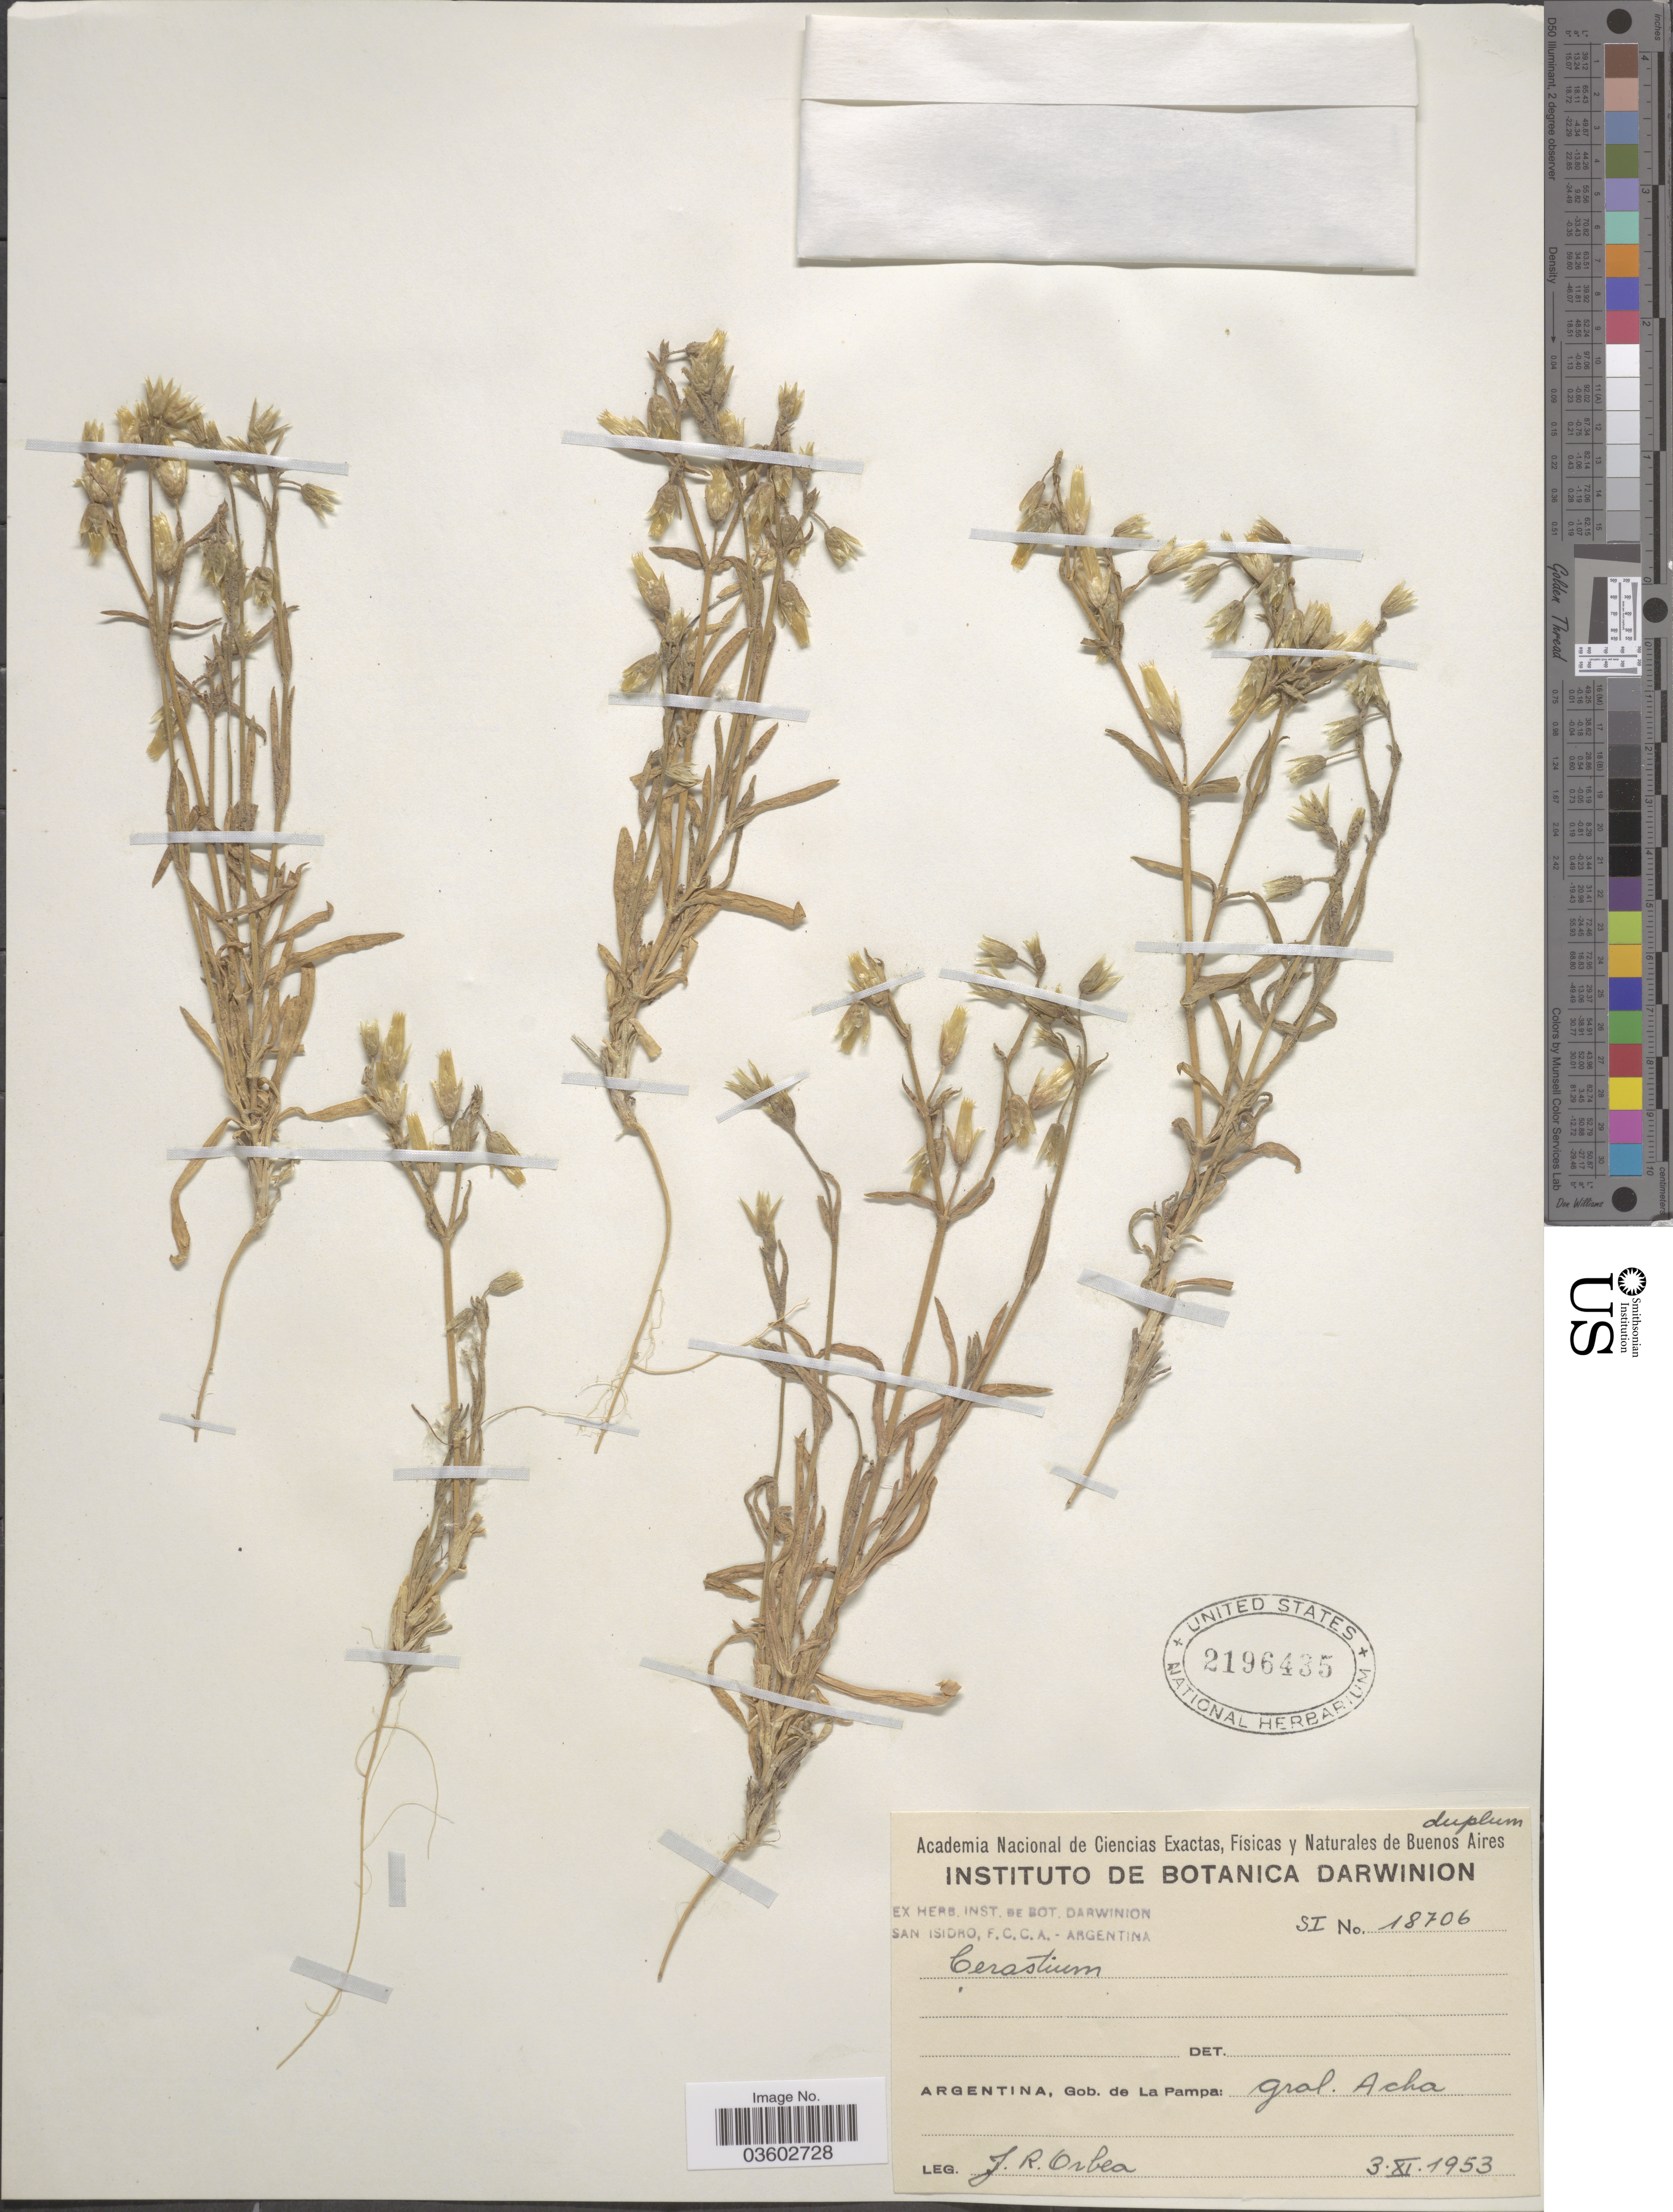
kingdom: Plantae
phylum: Tracheophyta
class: Magnoliopsida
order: Caryophyllales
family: Caryophyllaceae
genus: Cerastium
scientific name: Cerastium sp.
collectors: J. Orbea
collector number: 18706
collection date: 1953-11-03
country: Argentina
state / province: La Pampa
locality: Gob. de La Pampa: gral. Acha.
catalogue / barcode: US 2196435